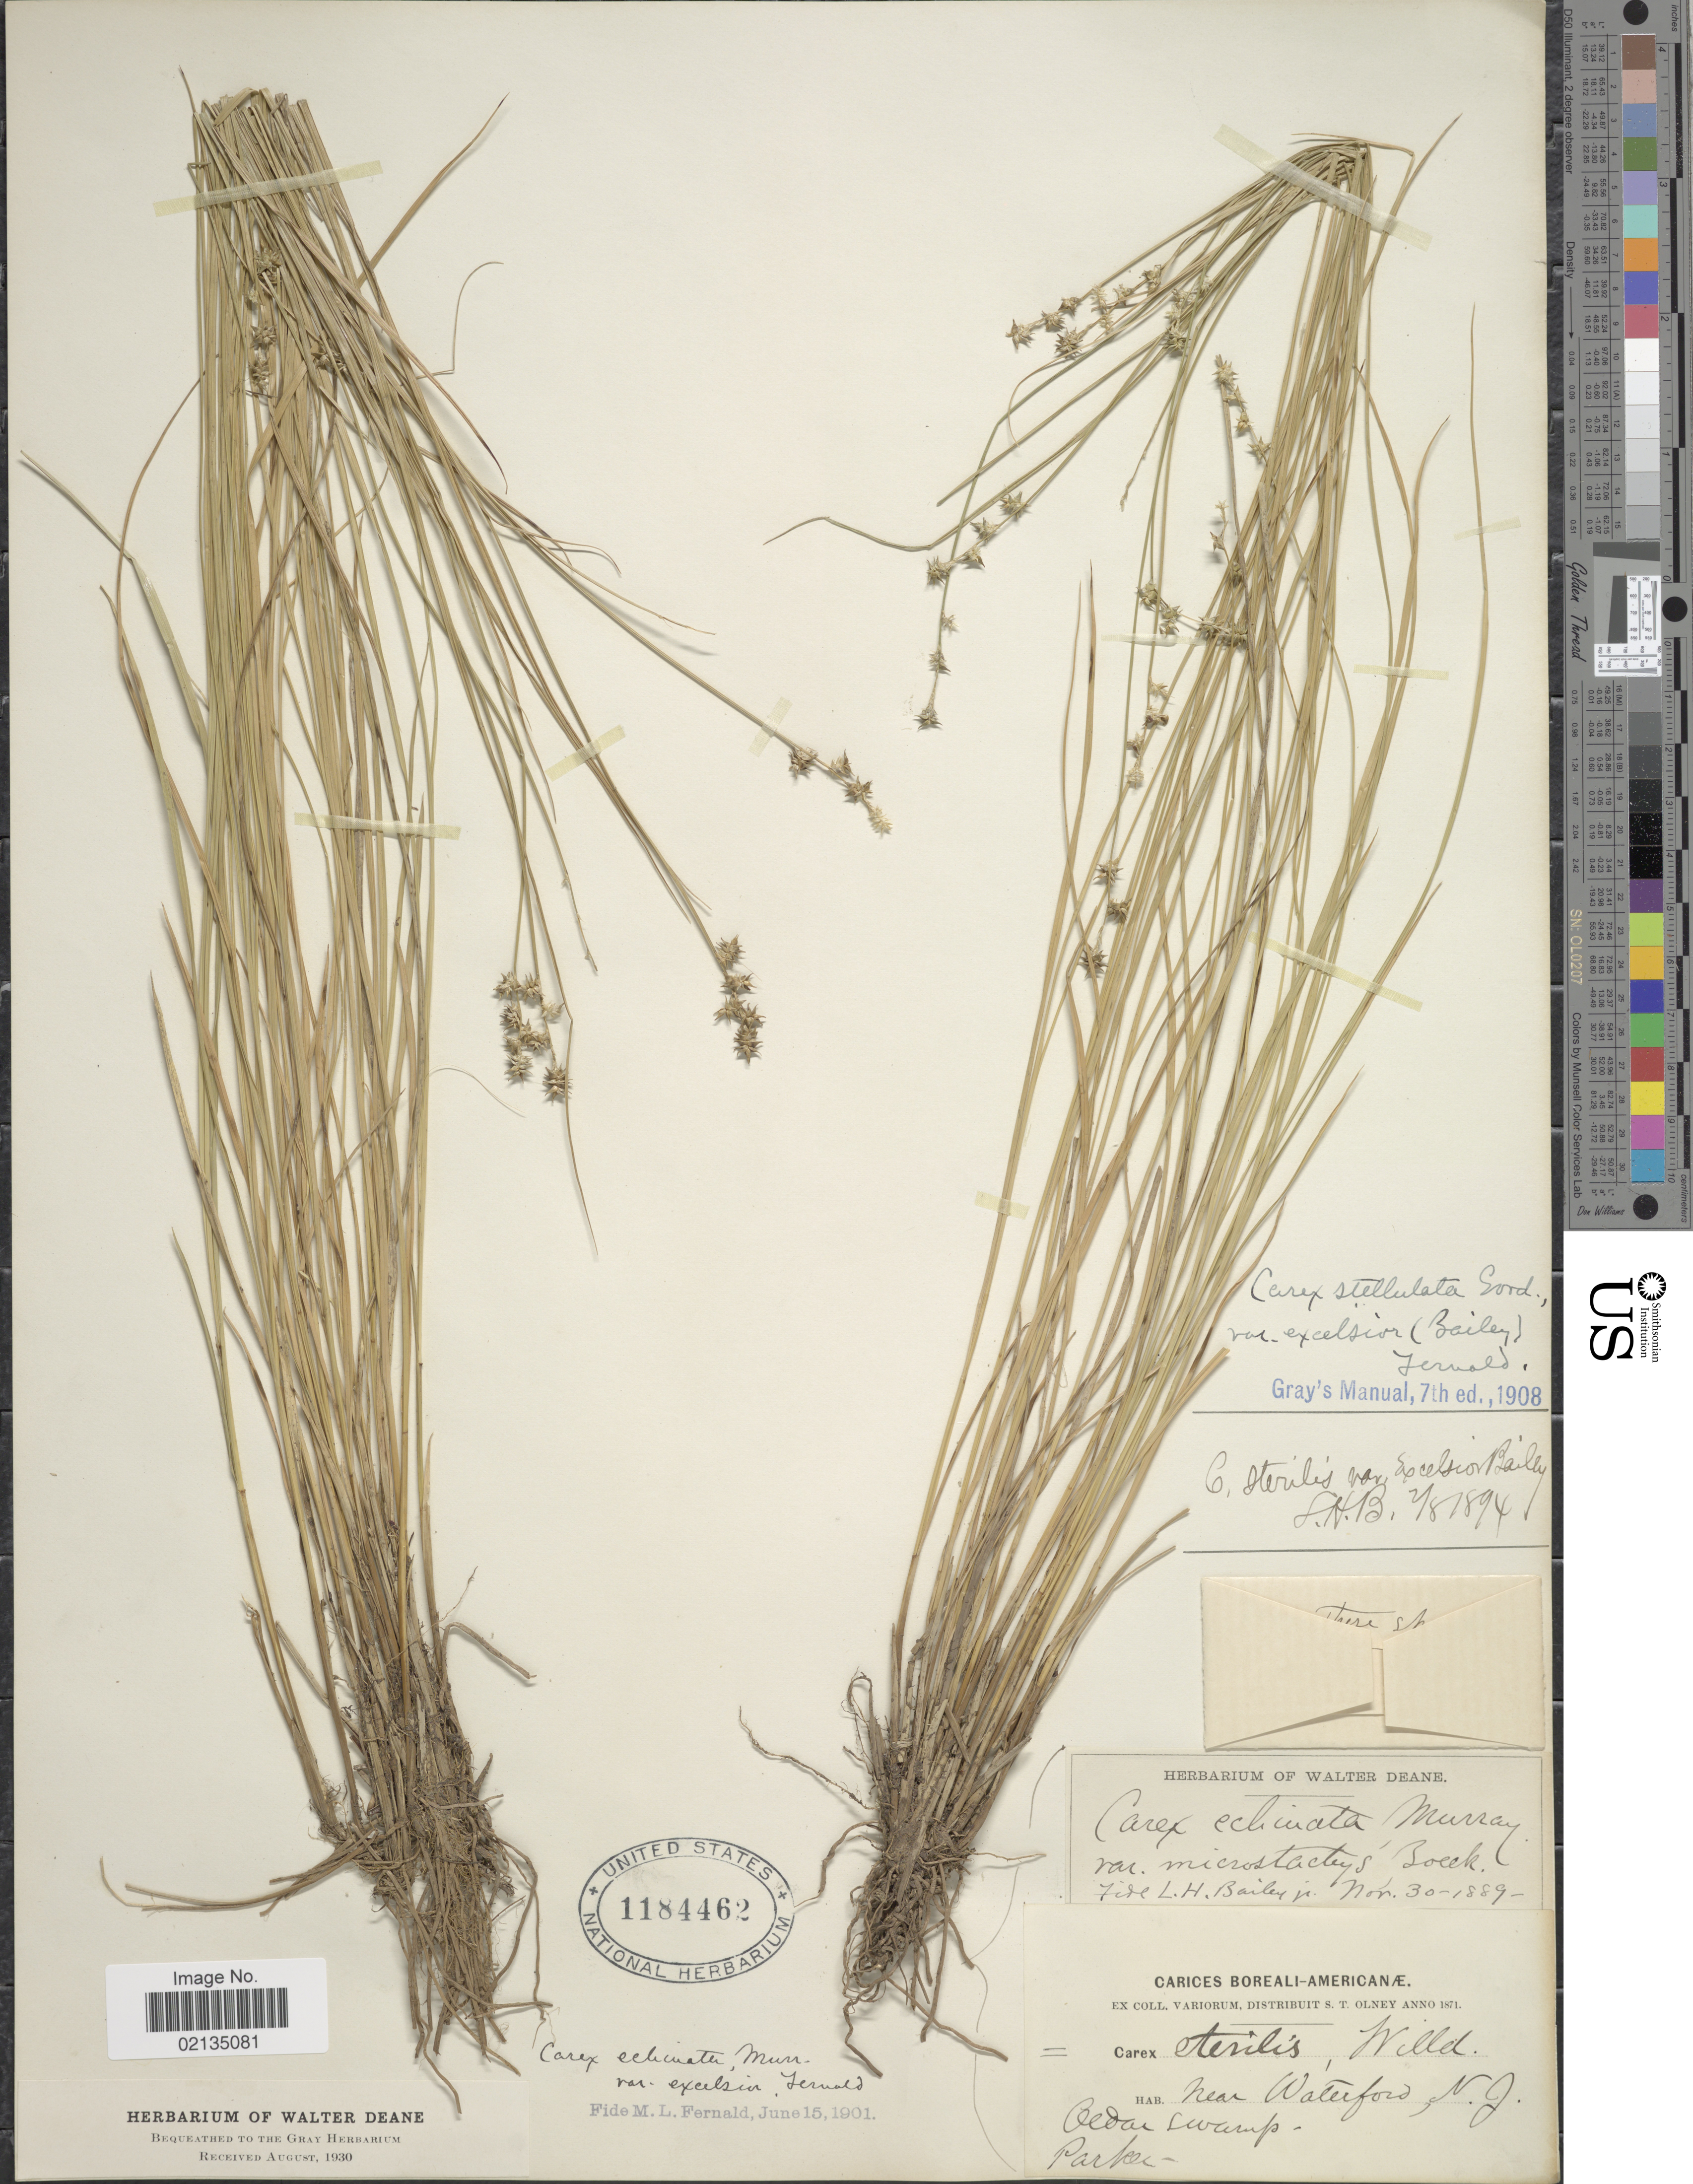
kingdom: Plantae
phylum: Tracheophyta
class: Liliopsida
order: Poales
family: Cyperaceae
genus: Carex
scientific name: Carex echinata subsp. echinata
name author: Murray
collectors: -. Parker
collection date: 1889-11-30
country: United States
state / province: New Jersey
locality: N.J. Near Waterford, Cedar swamp.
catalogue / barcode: US 1184462